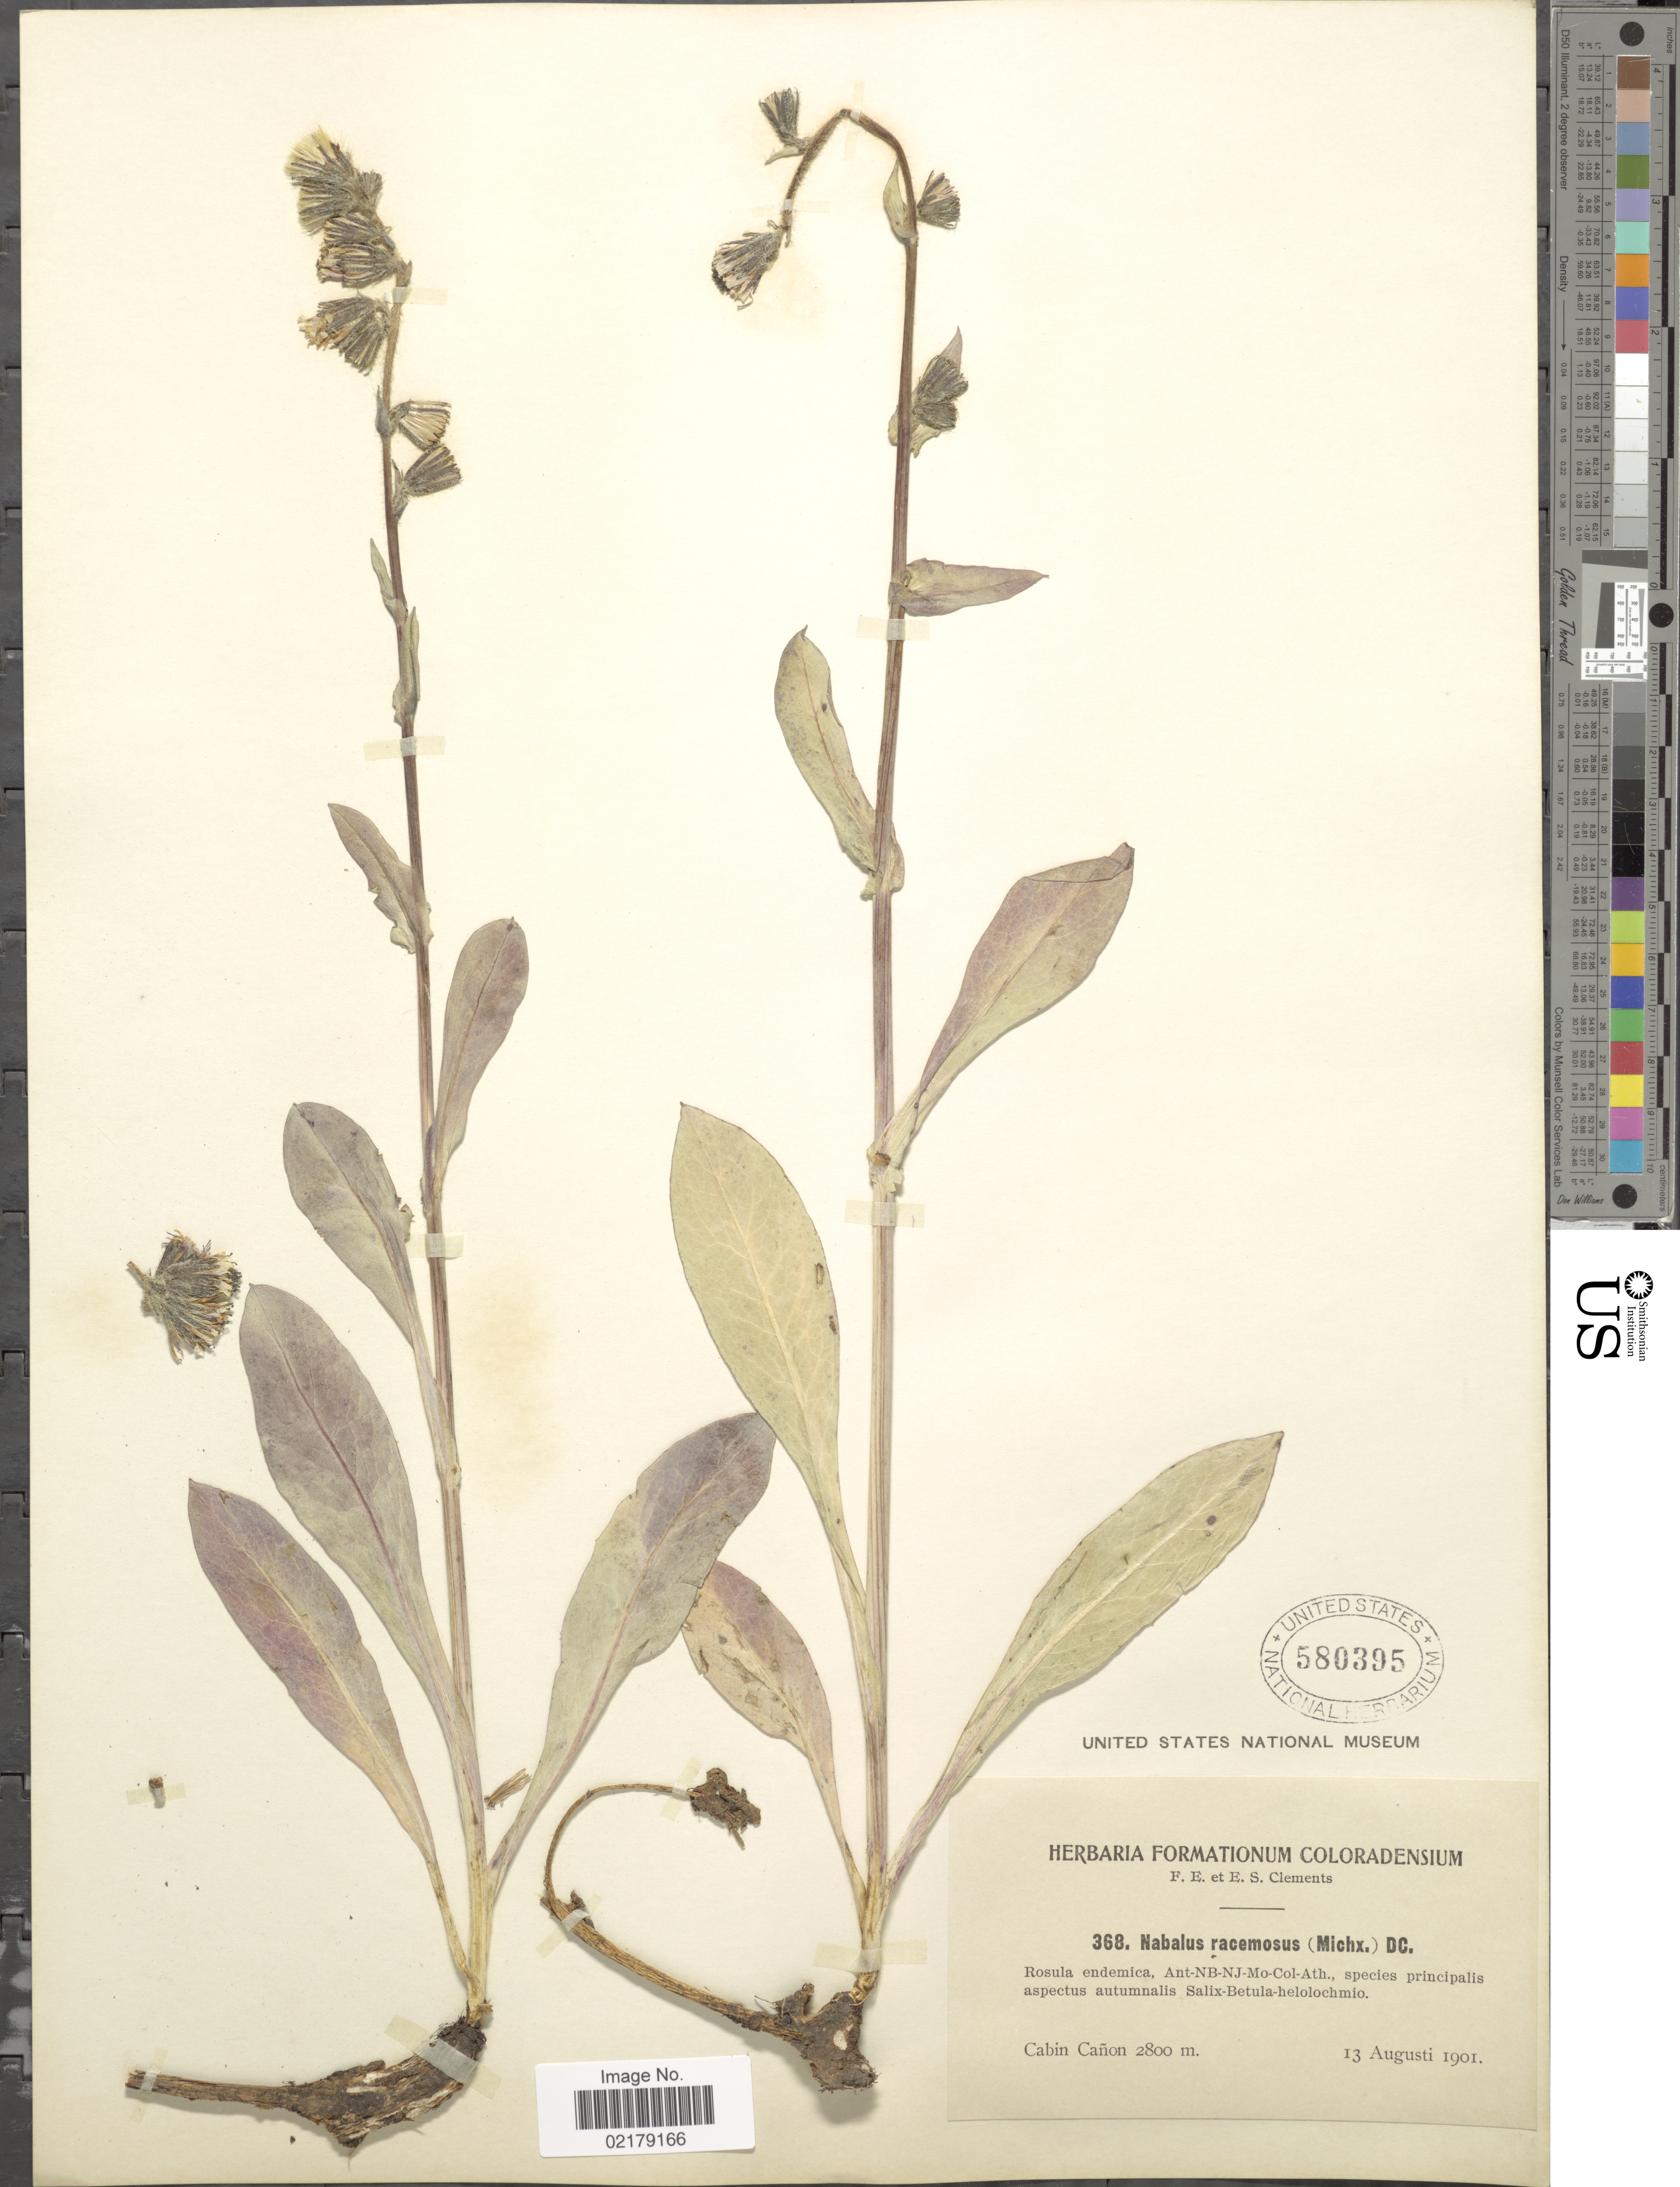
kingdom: Plantae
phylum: Tracheophyta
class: Magnoliopsida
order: Asterales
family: Asteraceae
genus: Nabalus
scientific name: Nabalus racemosus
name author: (Michx.) Hook.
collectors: F. E. Clements & E. S. Clements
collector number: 368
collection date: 1901-08-13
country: United States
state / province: Colorado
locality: Cabin Cañon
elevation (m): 2800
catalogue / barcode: US 580395